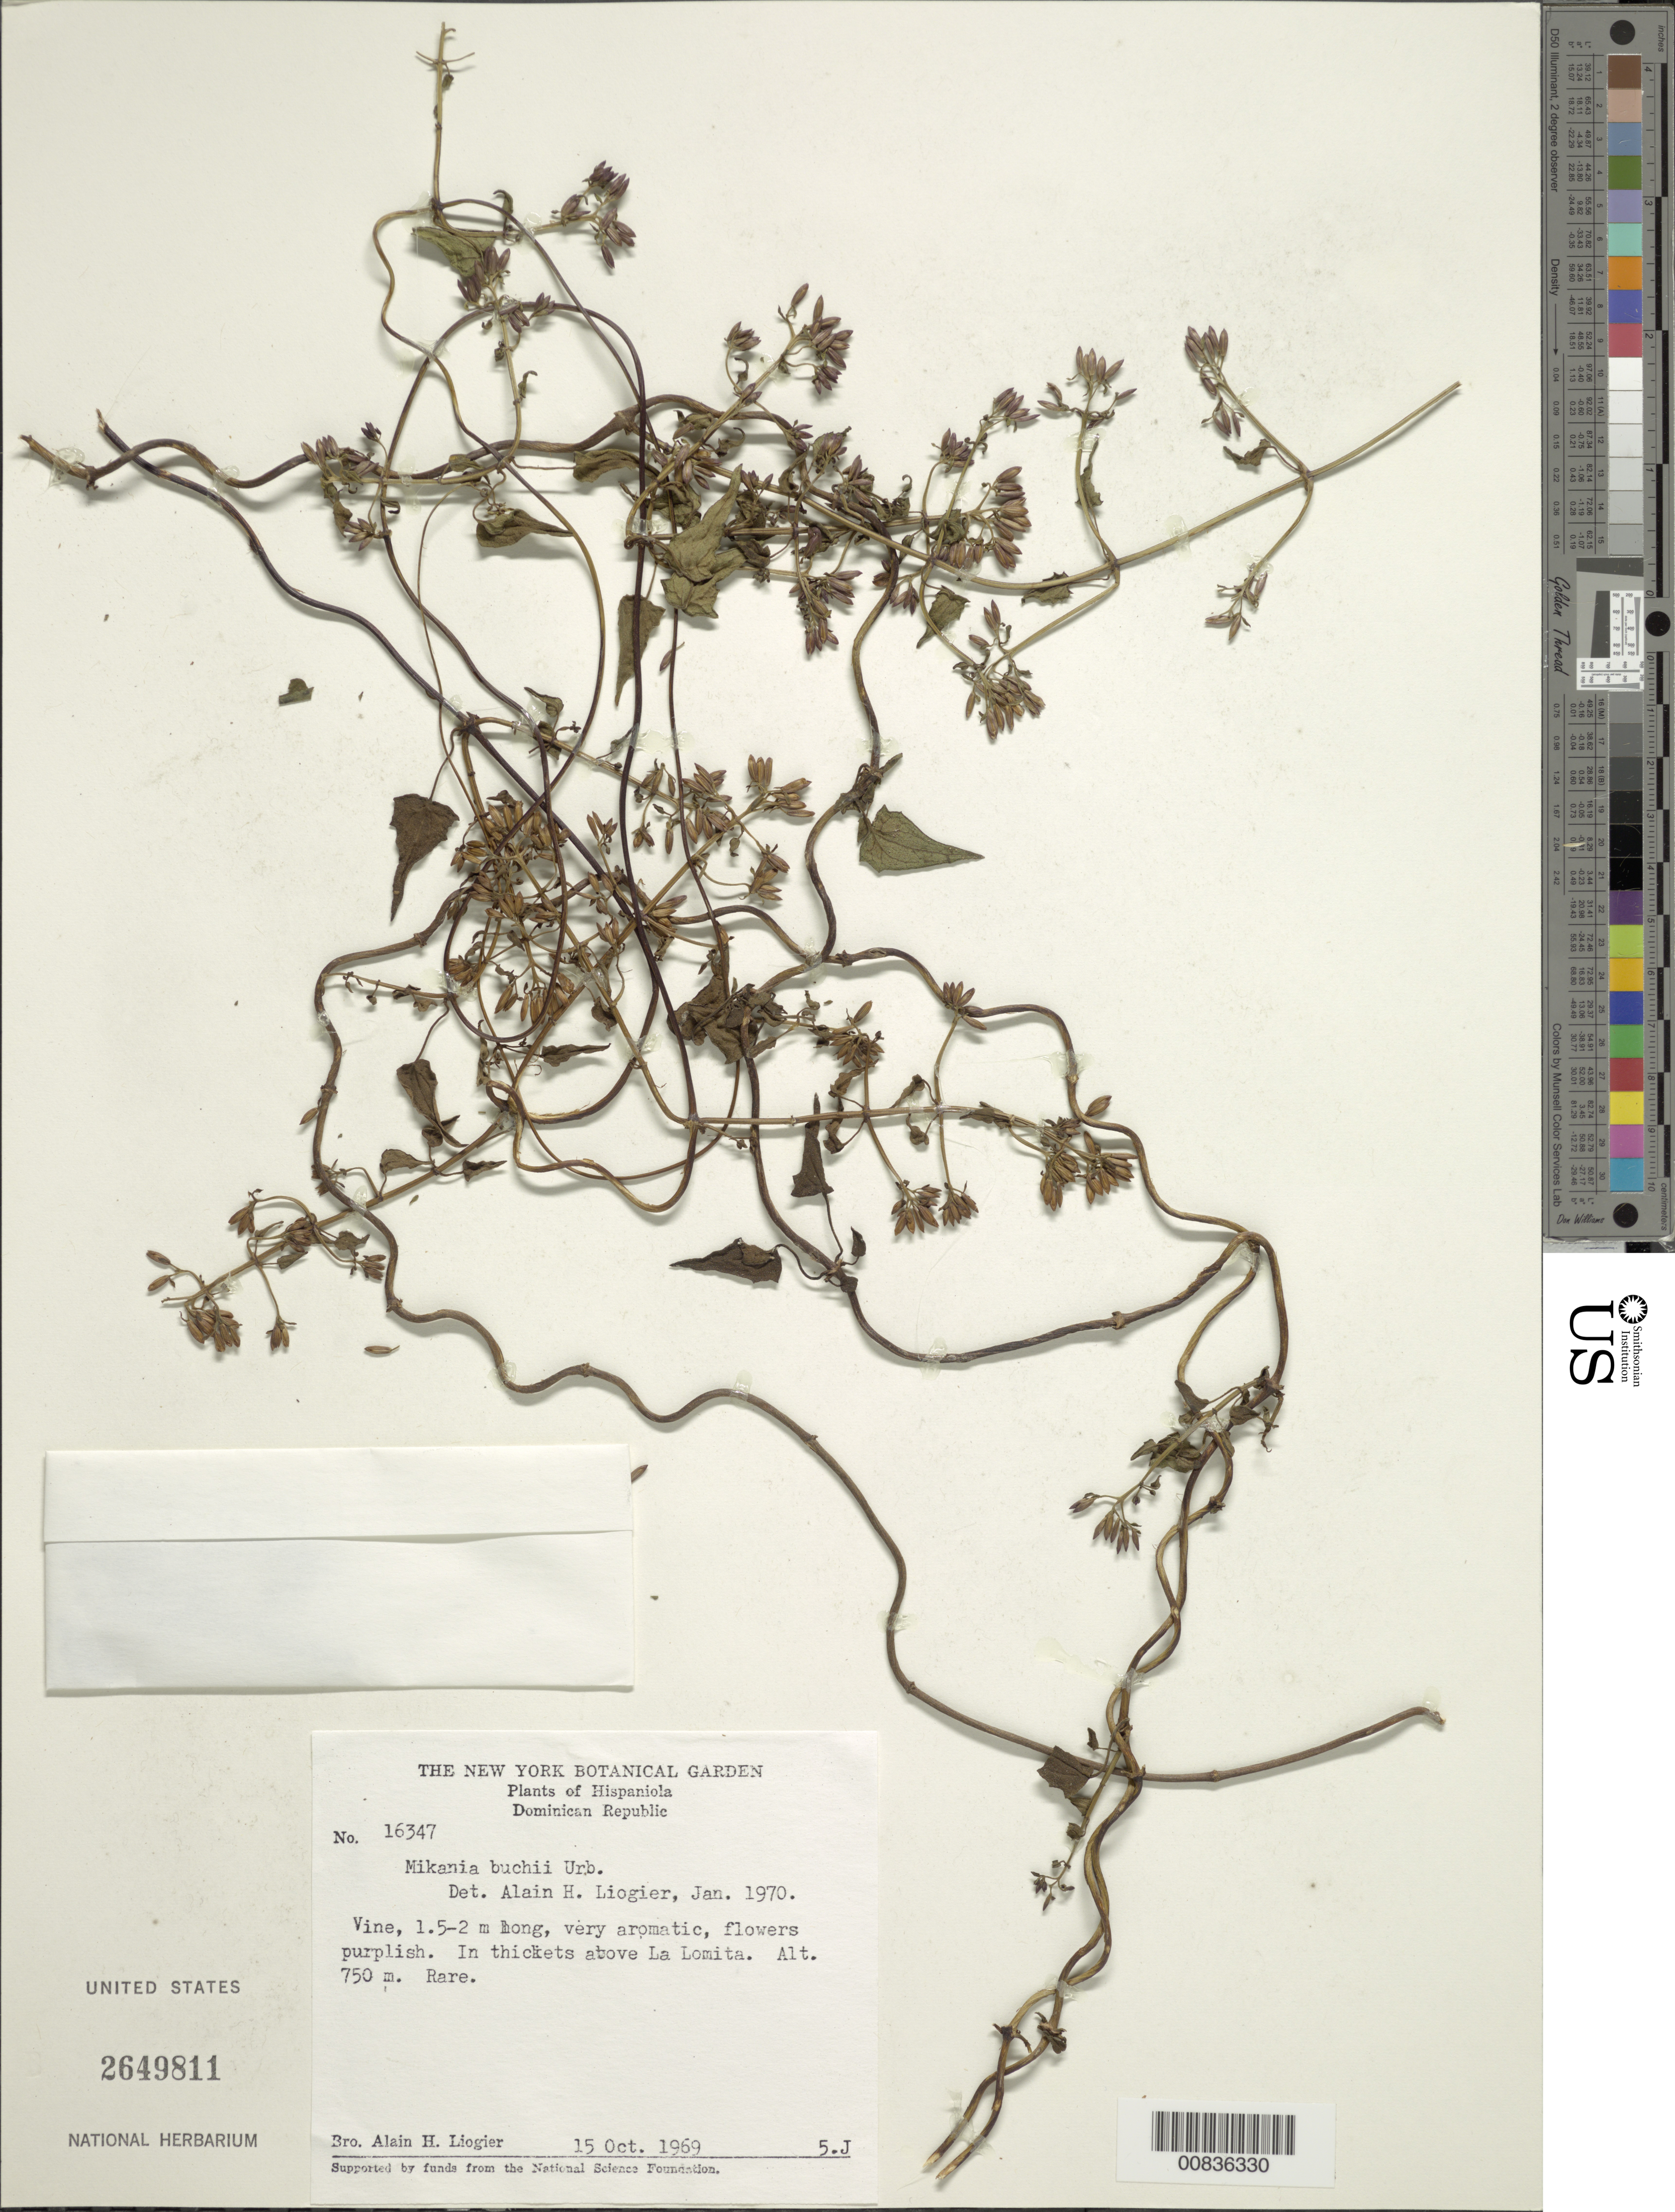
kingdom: Plantae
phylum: Tracheophyta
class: Magnoliopsida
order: Asterales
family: Asteraceae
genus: Mikania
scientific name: Mikania buchii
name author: Urb.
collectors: A. H. Liogier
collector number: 16347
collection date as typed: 15 Oct 1969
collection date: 1969-10-15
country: Dominican Republic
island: Hispaniola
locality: Above La Lomita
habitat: In thickets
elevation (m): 750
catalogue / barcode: US 2649811